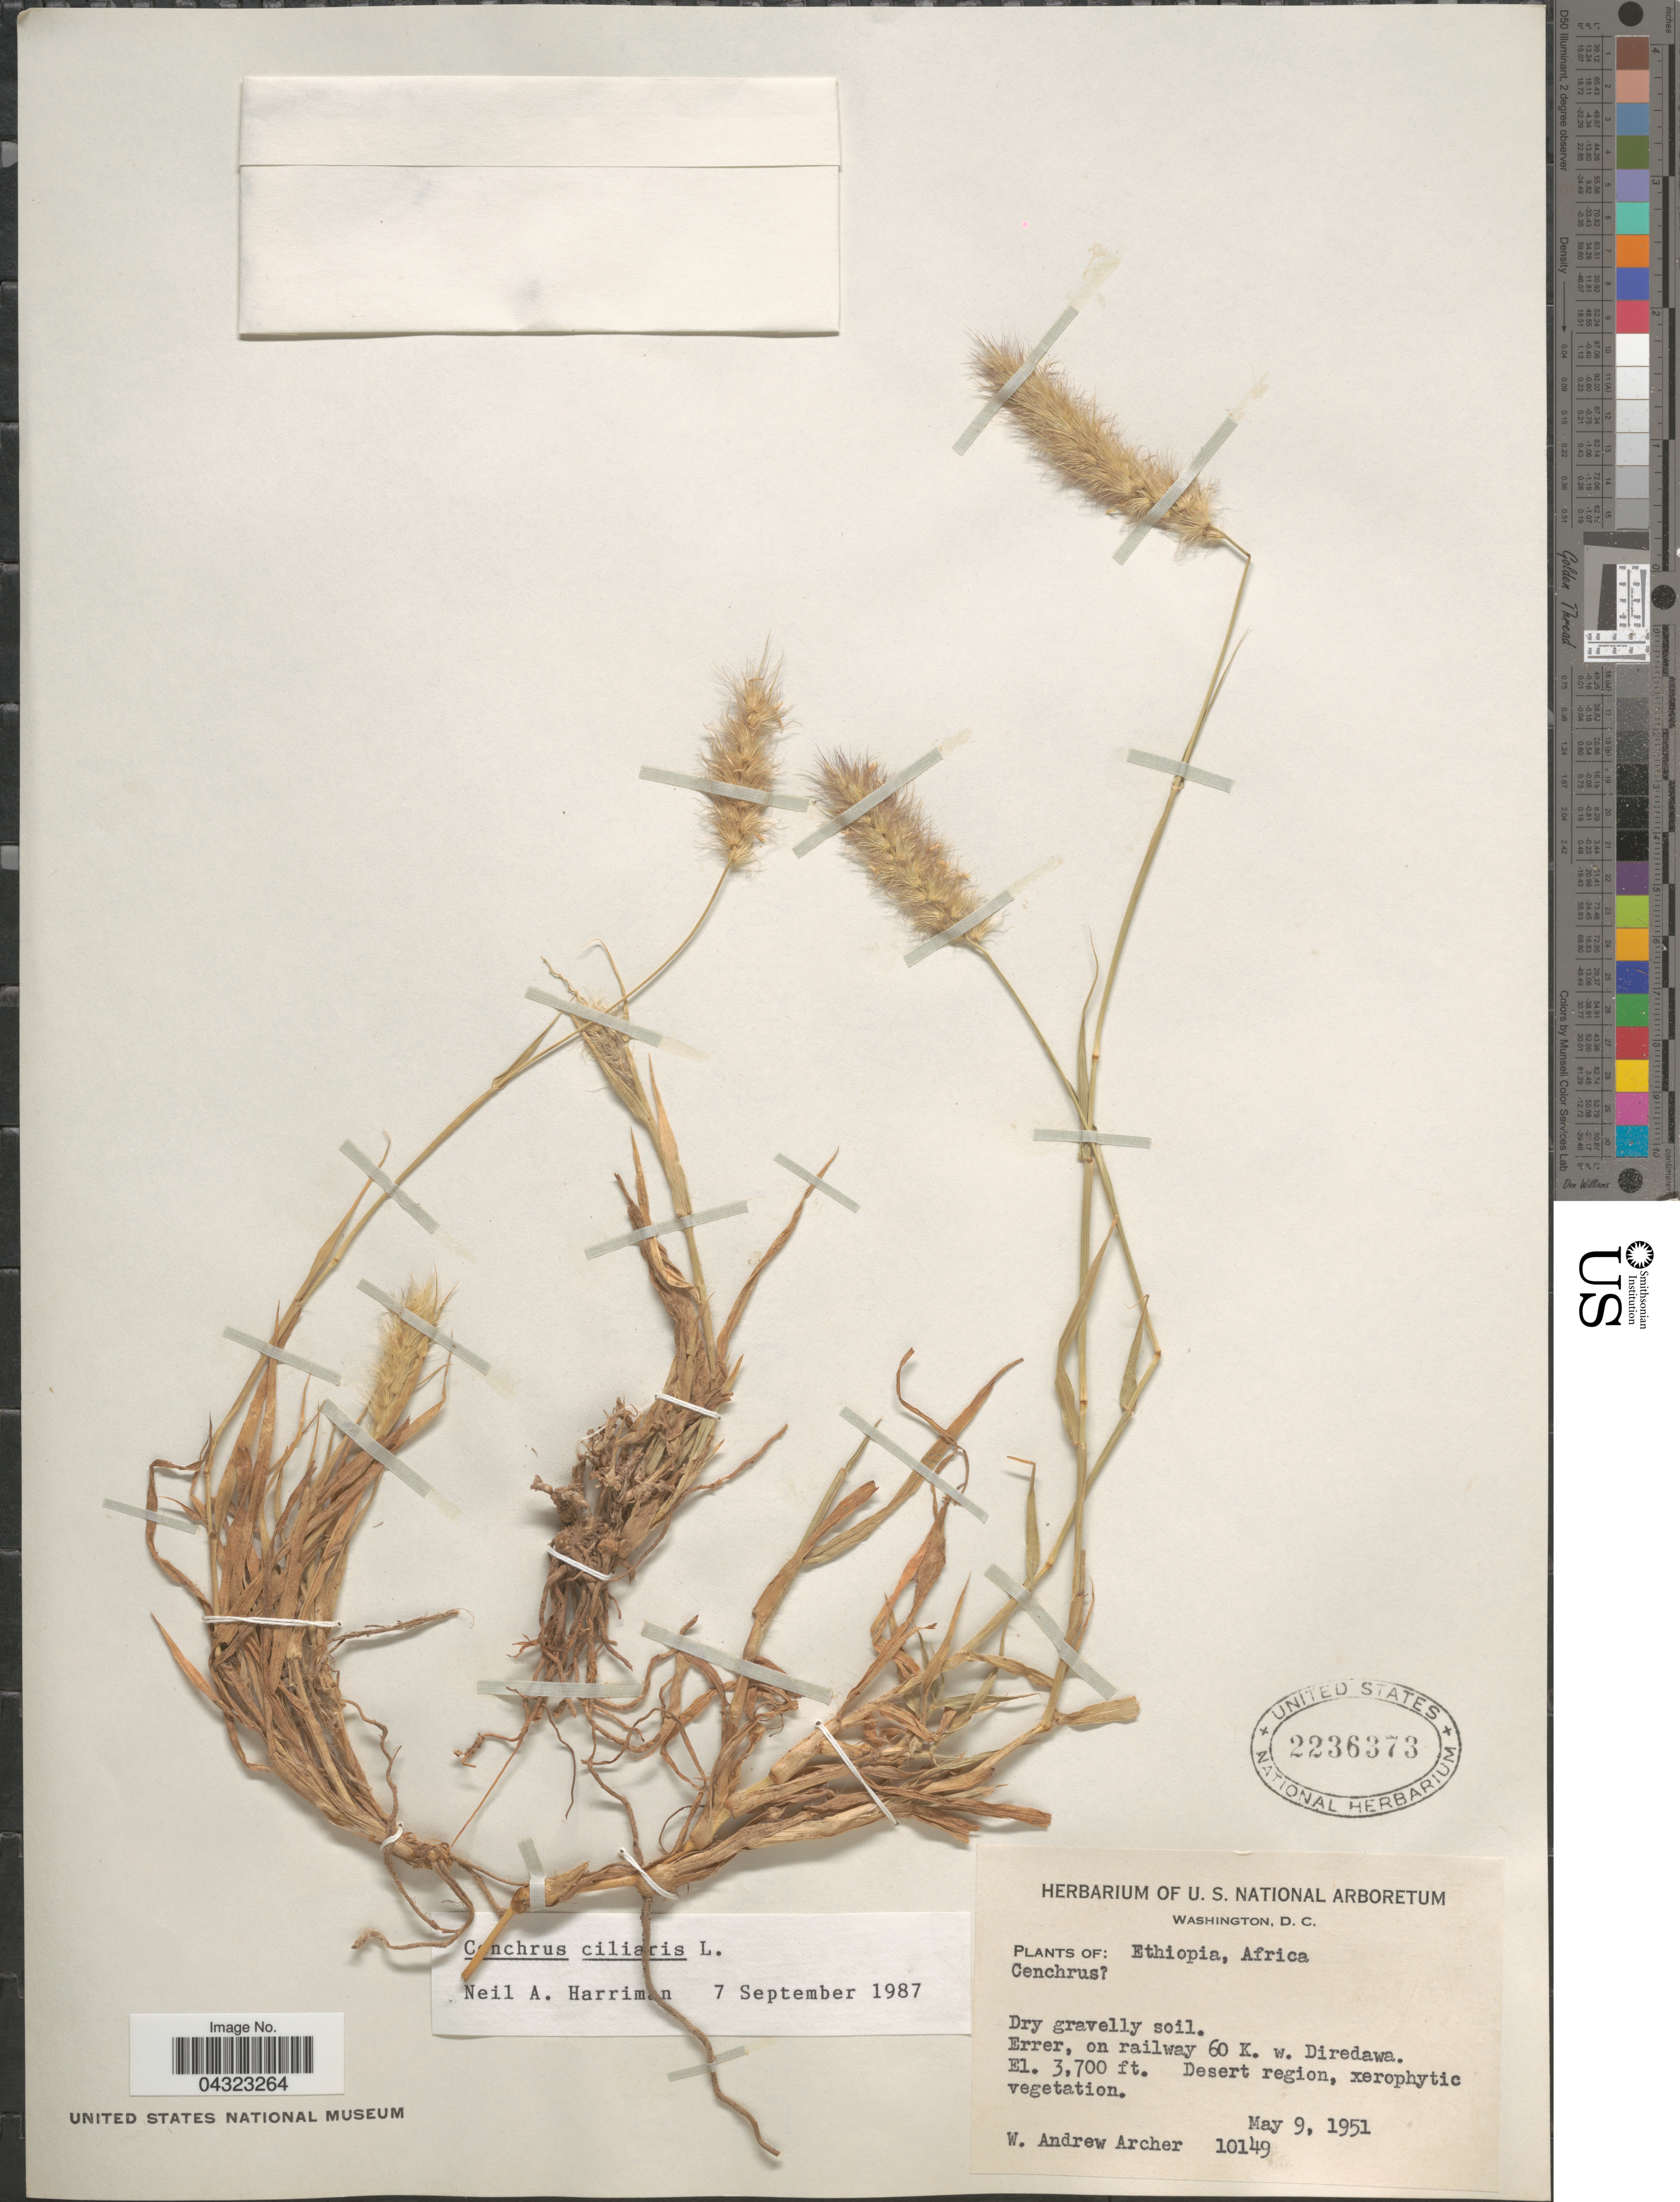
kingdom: Plantae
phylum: Tracheophyta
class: Liliopsida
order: Poales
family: Poaceae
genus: Cenchrus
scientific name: Cenchrus ciliaris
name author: L.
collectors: W. A. Archer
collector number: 10149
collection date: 1951-05-09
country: Ethiopia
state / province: Dire Dawa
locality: Errer, on railway 60 K. w. Diredawa.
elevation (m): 1128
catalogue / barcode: US 2236373